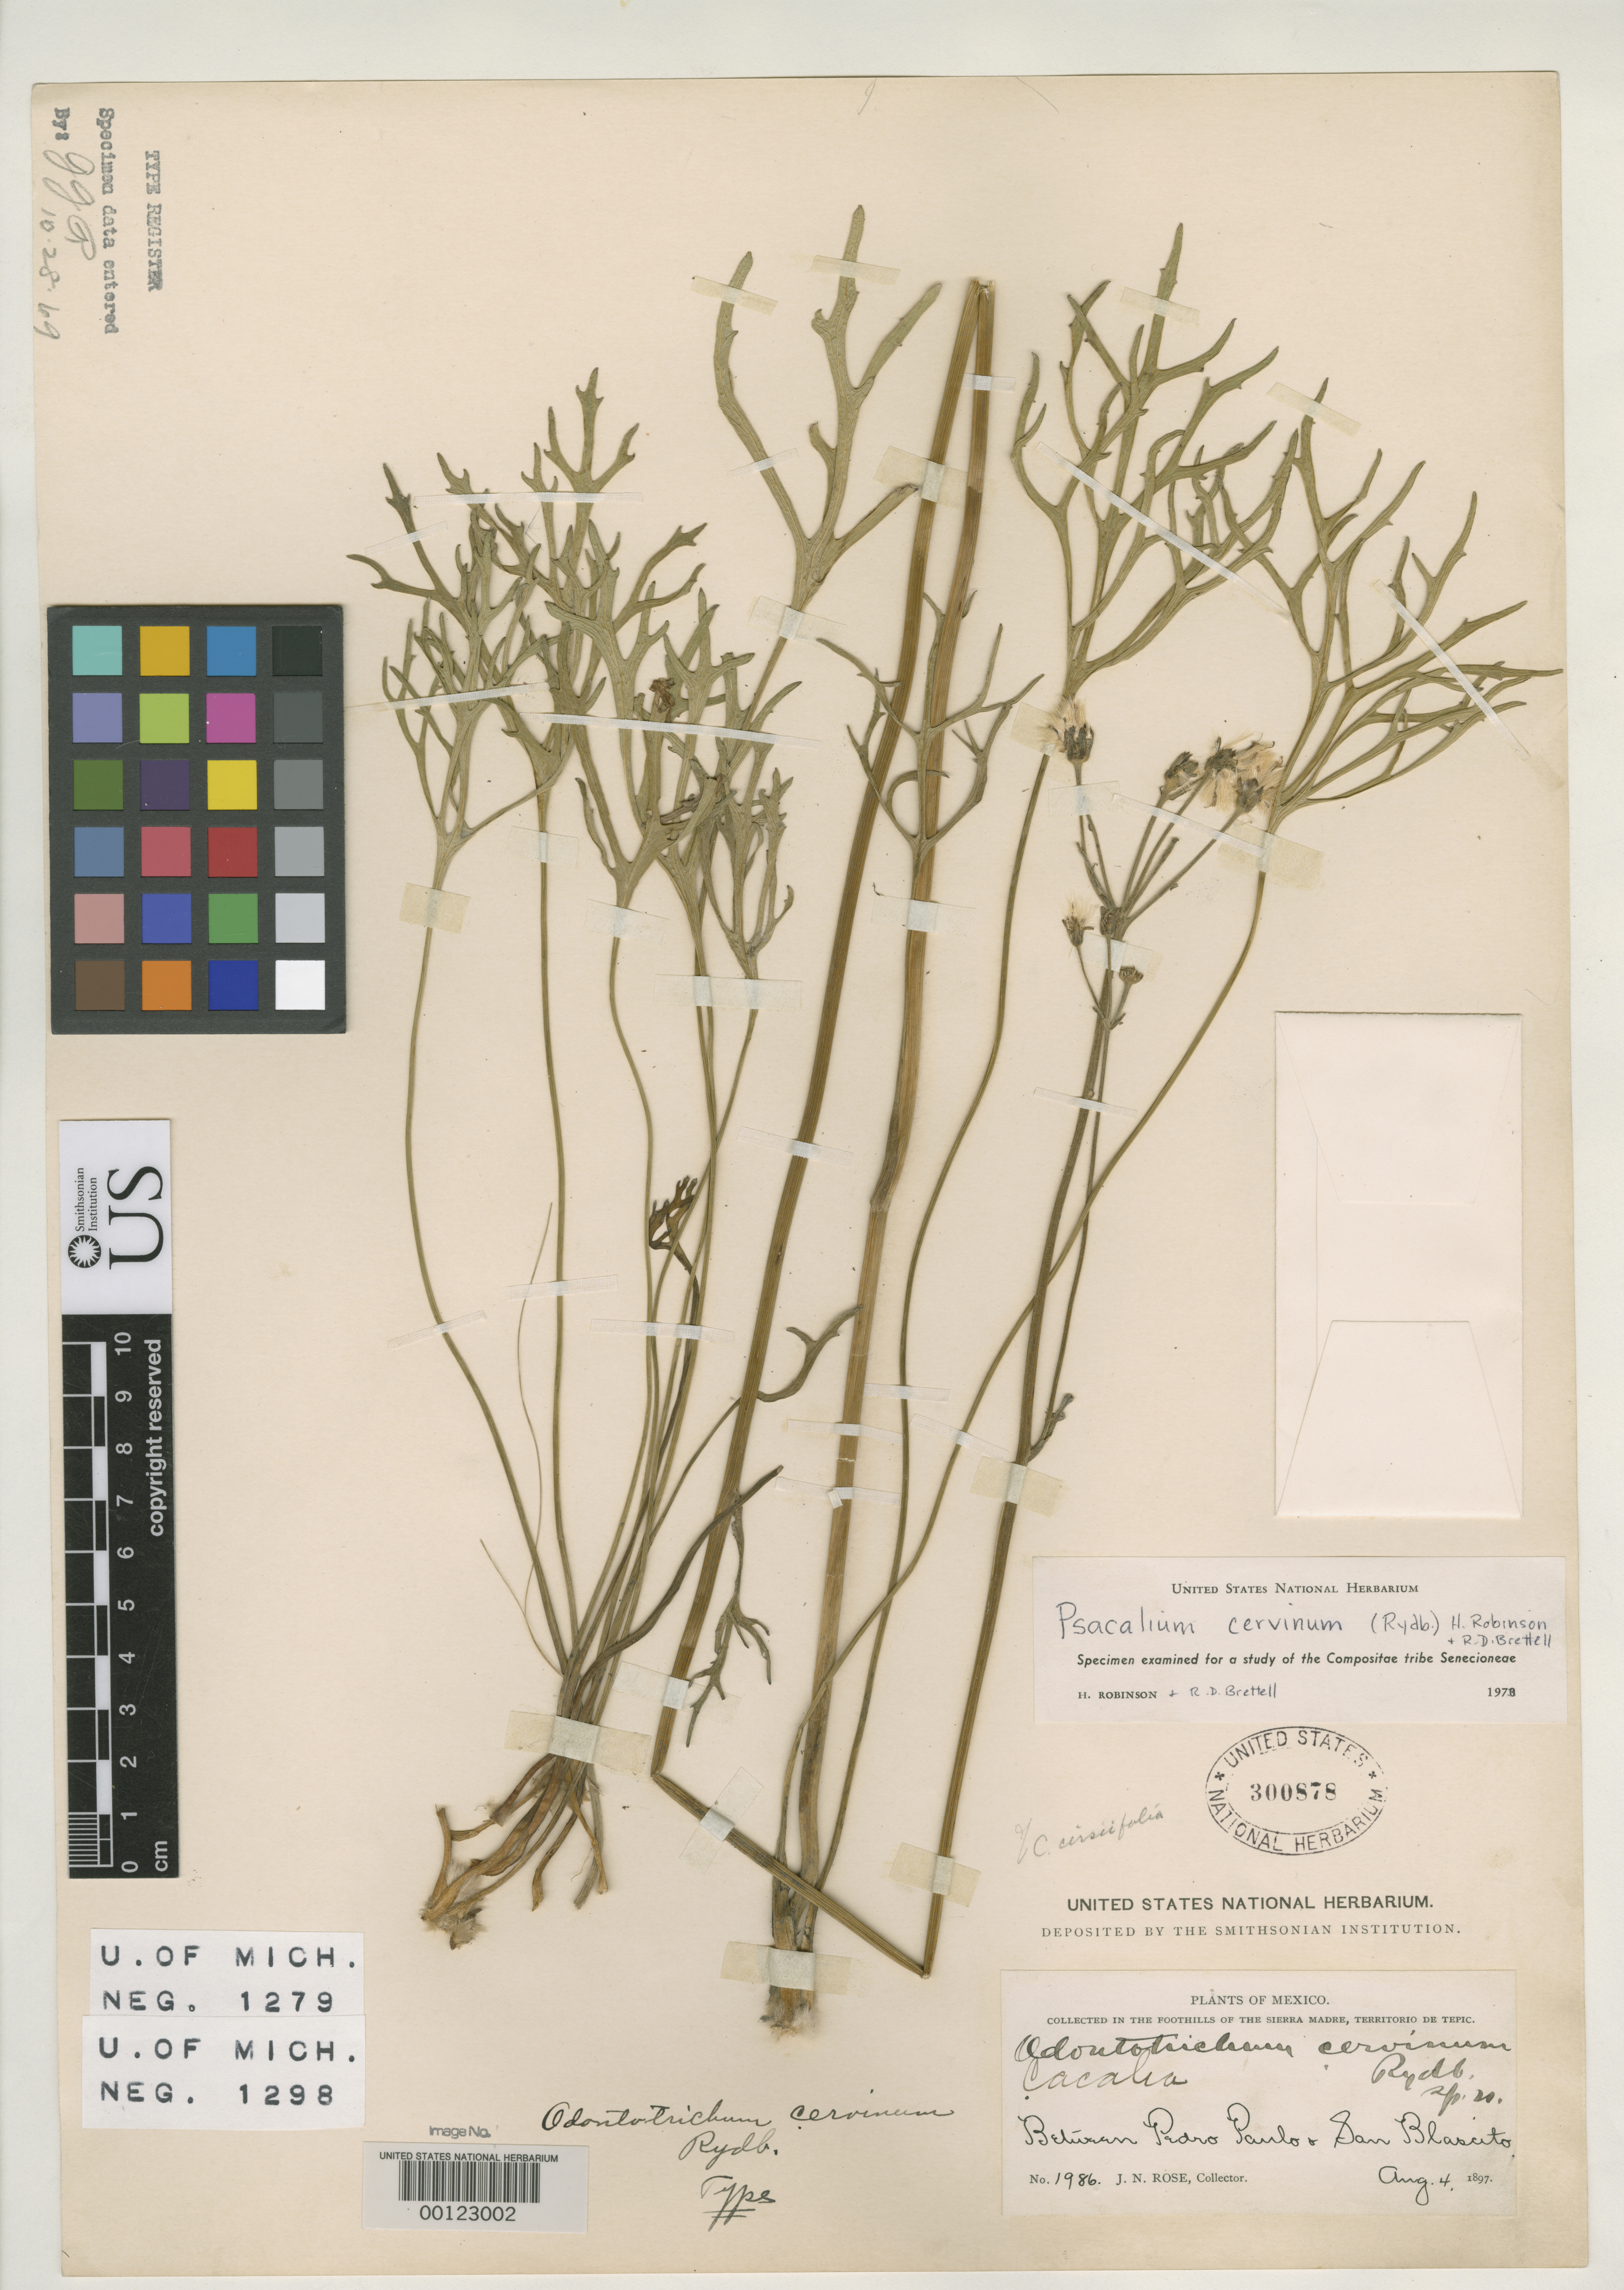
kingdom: Plantae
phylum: Tracheophyta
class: Magnoliopsida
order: Asterales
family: Asteraceae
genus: Odontotrichum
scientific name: Odontotrichum cervinum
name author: Rydb.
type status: Holotype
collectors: J. N. Rose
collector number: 1986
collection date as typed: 04 Aug 1897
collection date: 1897-08-04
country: Mexico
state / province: Nayarit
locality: Between Pedro Paulo and San Blascito, Tepic.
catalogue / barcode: US 300878